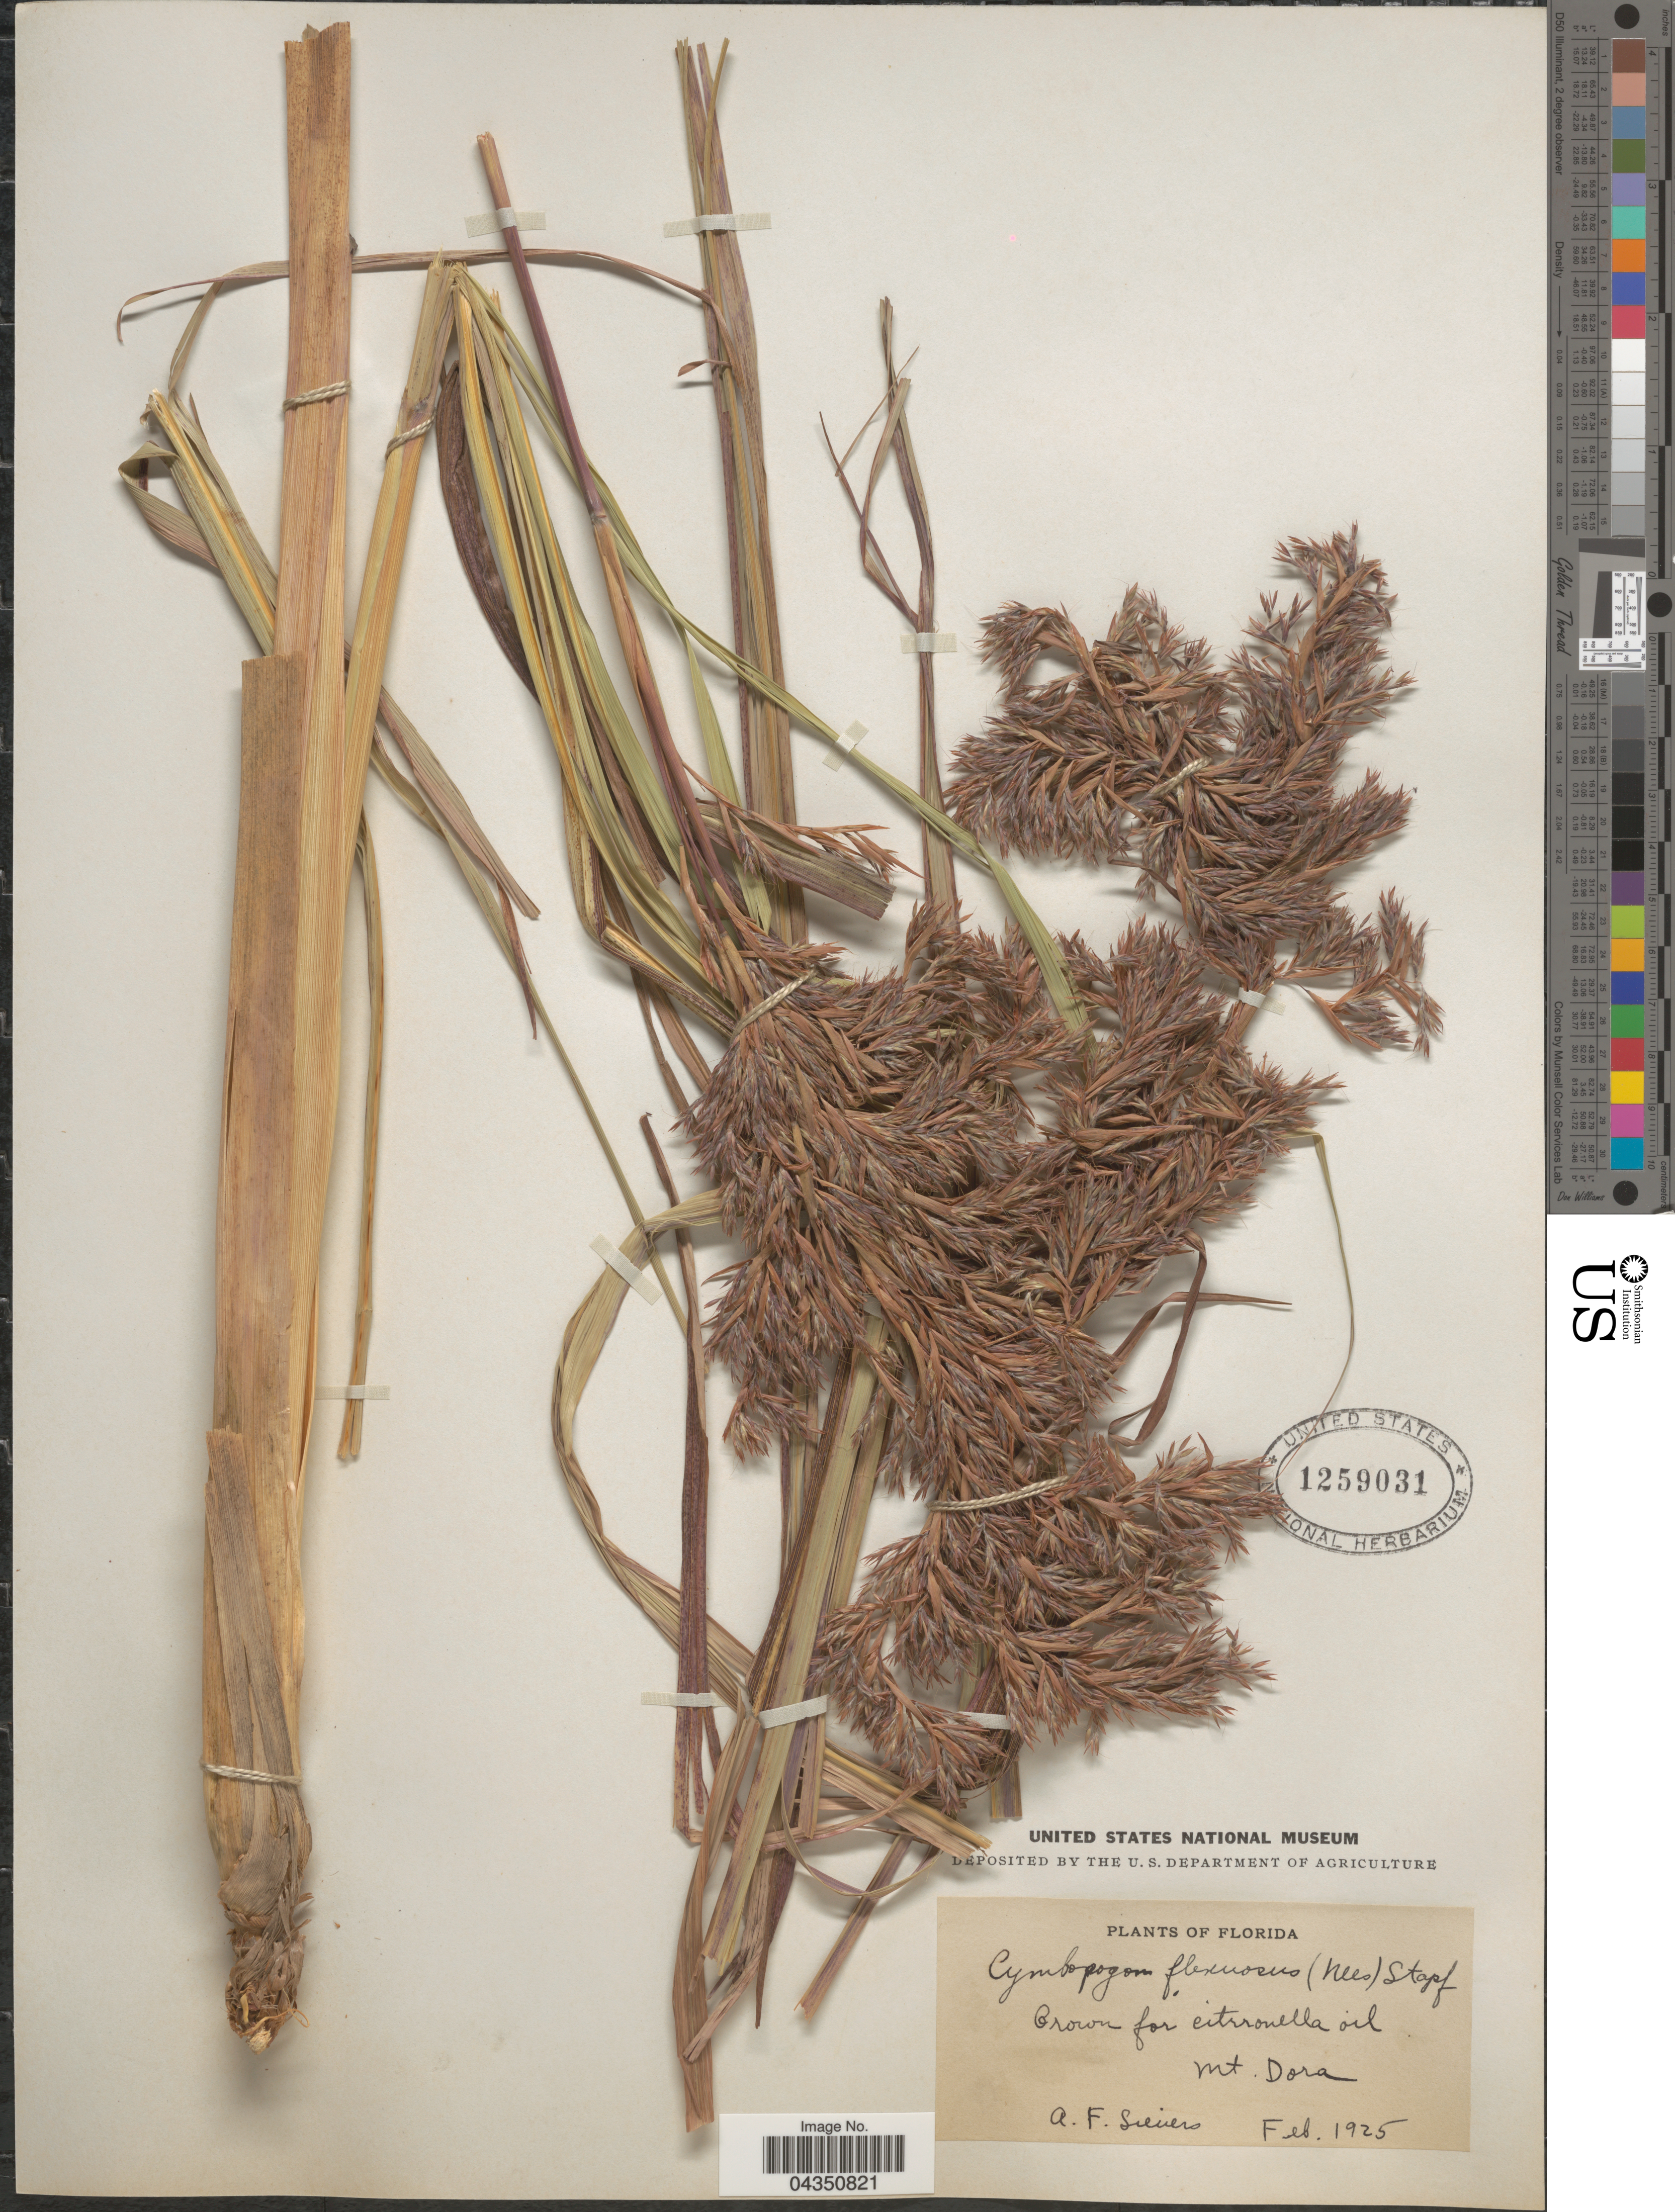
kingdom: Plantae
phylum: Tracheophyta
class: Liliopsida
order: Poales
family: Poaceae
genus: Cymbopogon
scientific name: Cymbopogon flexuosus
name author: (Nees ex Steud.) Will. Watson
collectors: A. Sieners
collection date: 1925-02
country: United States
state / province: Florida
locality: Mt. Dora.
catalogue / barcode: US 1259031